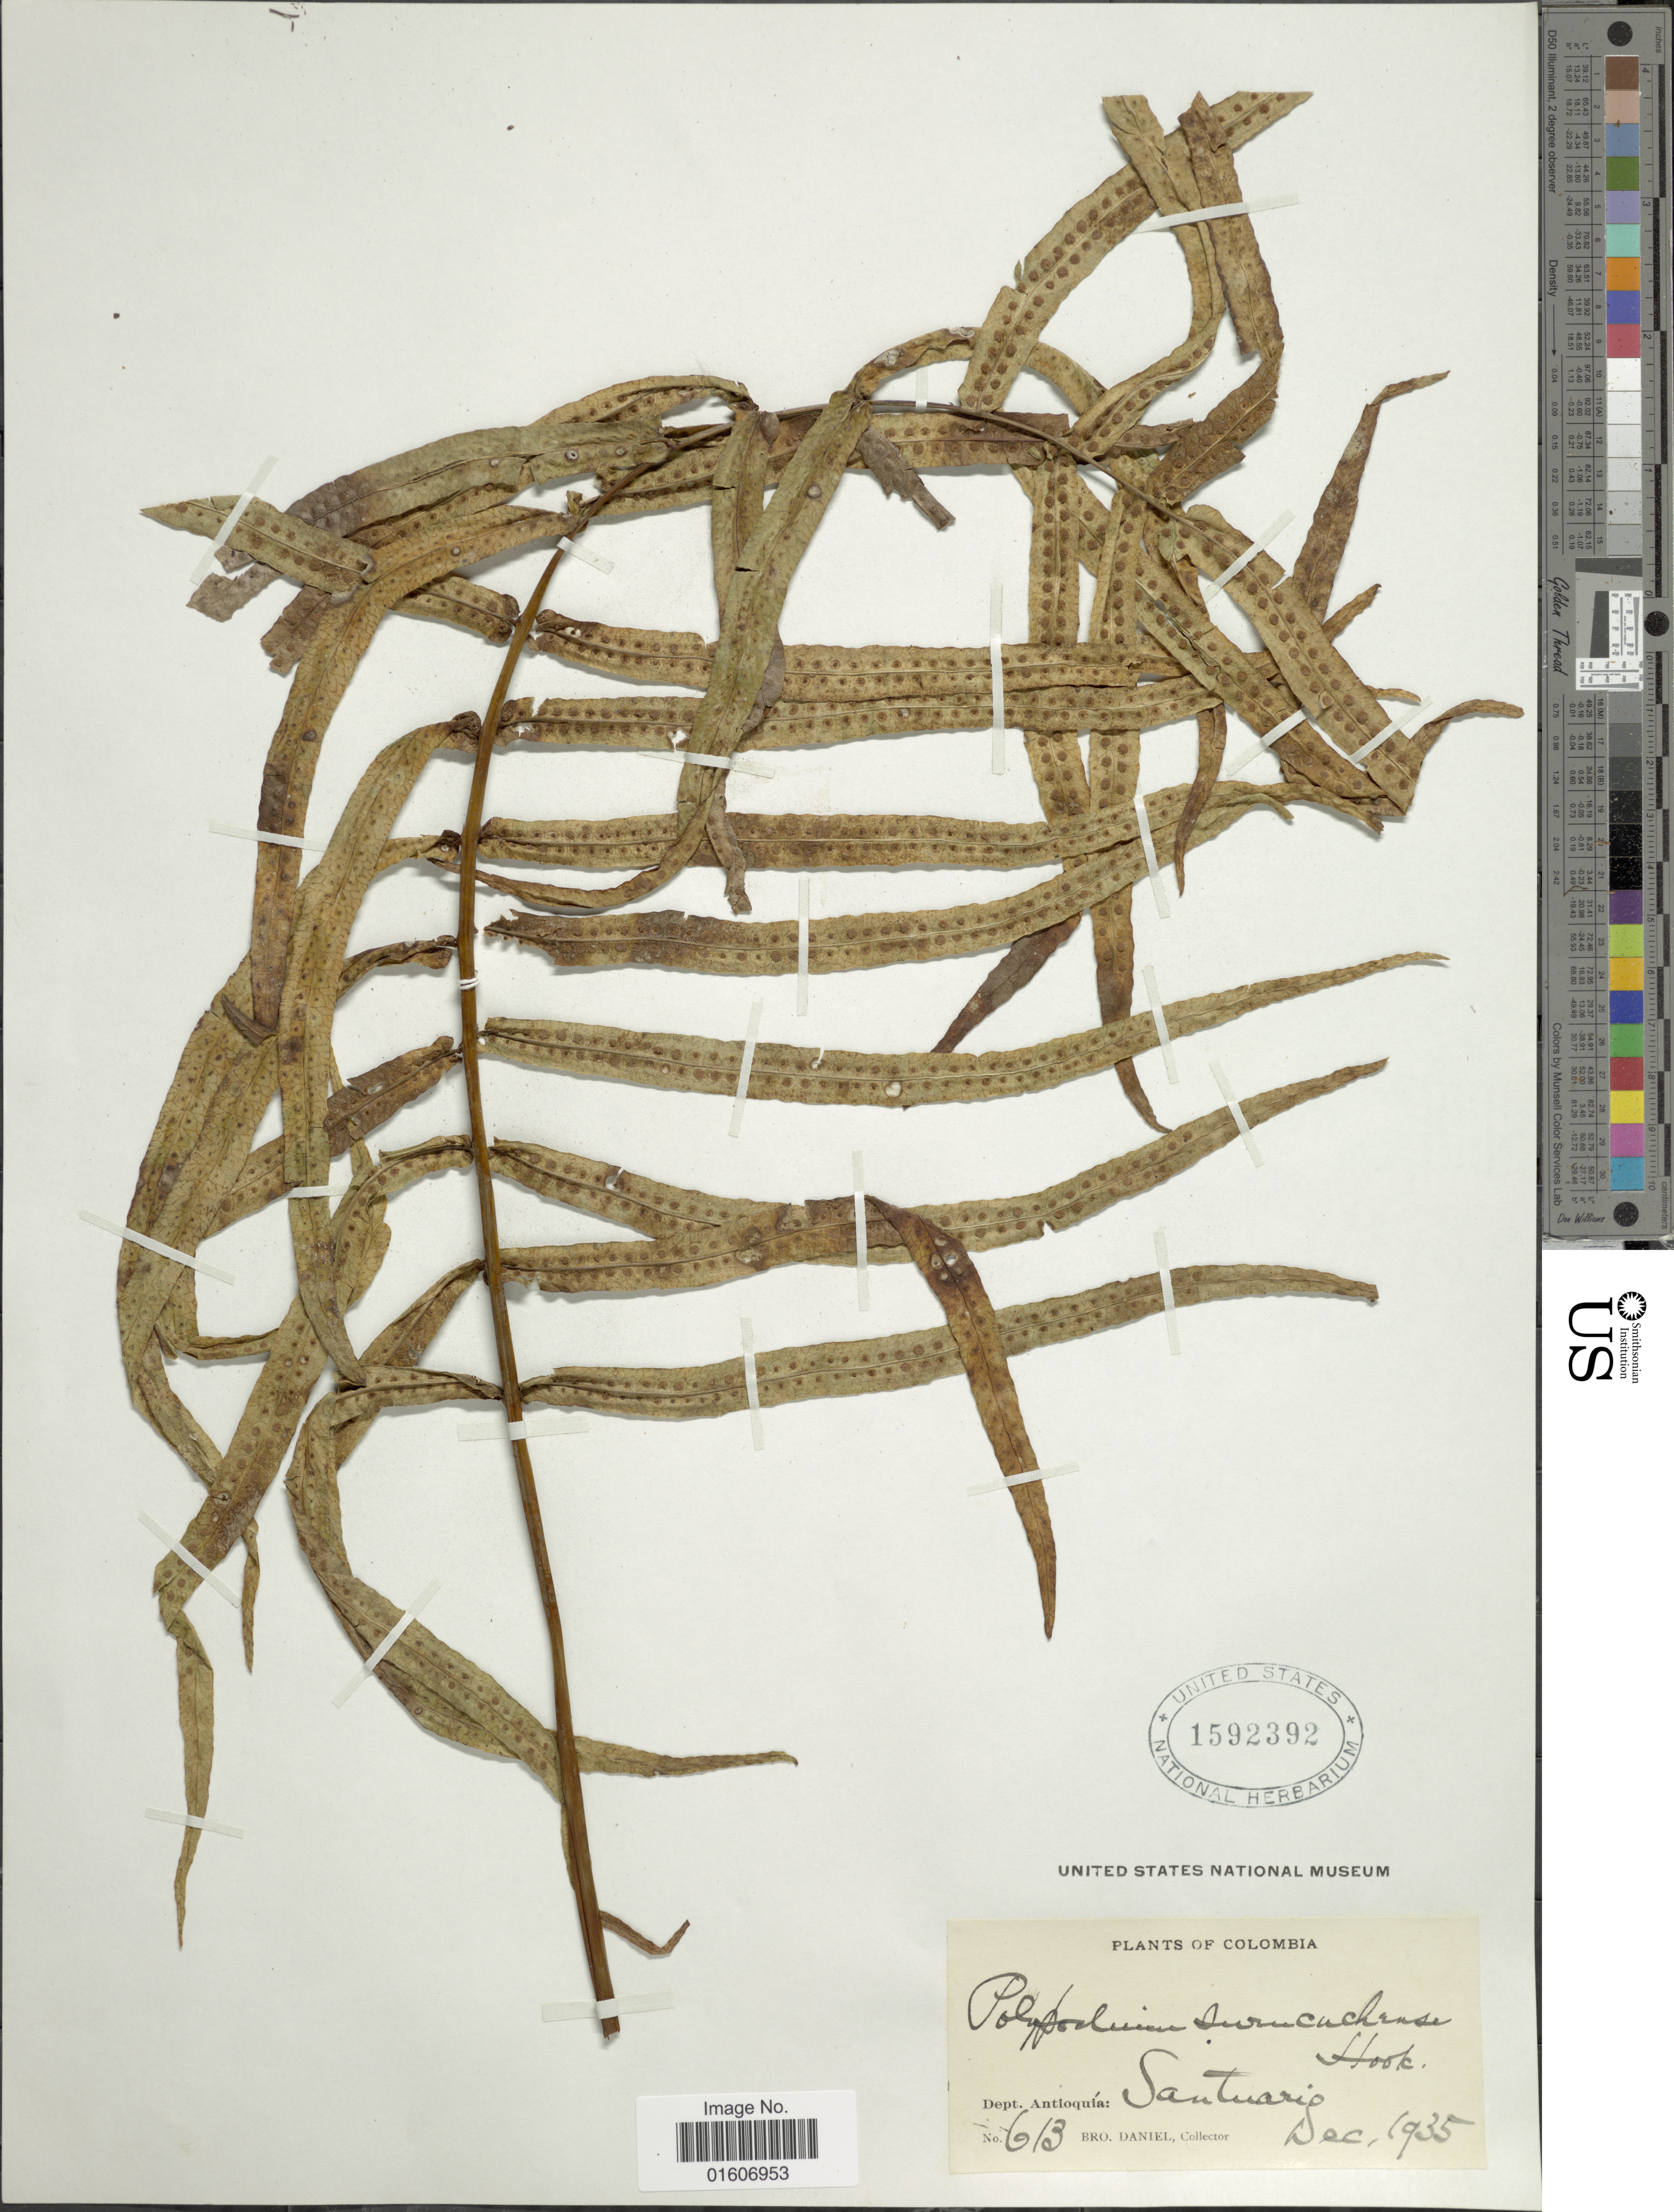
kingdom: Plantae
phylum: Tracheophyta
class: Polypodiopsida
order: Polypodiales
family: Polypodiaceae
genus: Serpocaulon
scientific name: Serpocaulon sessilifolium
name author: (Desv.) A.R. Sm.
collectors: Bro. Daniel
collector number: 613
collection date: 1935-12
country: Colombia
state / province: Antioquia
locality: Dept. Antioquía: Santuario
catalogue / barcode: US 1592392